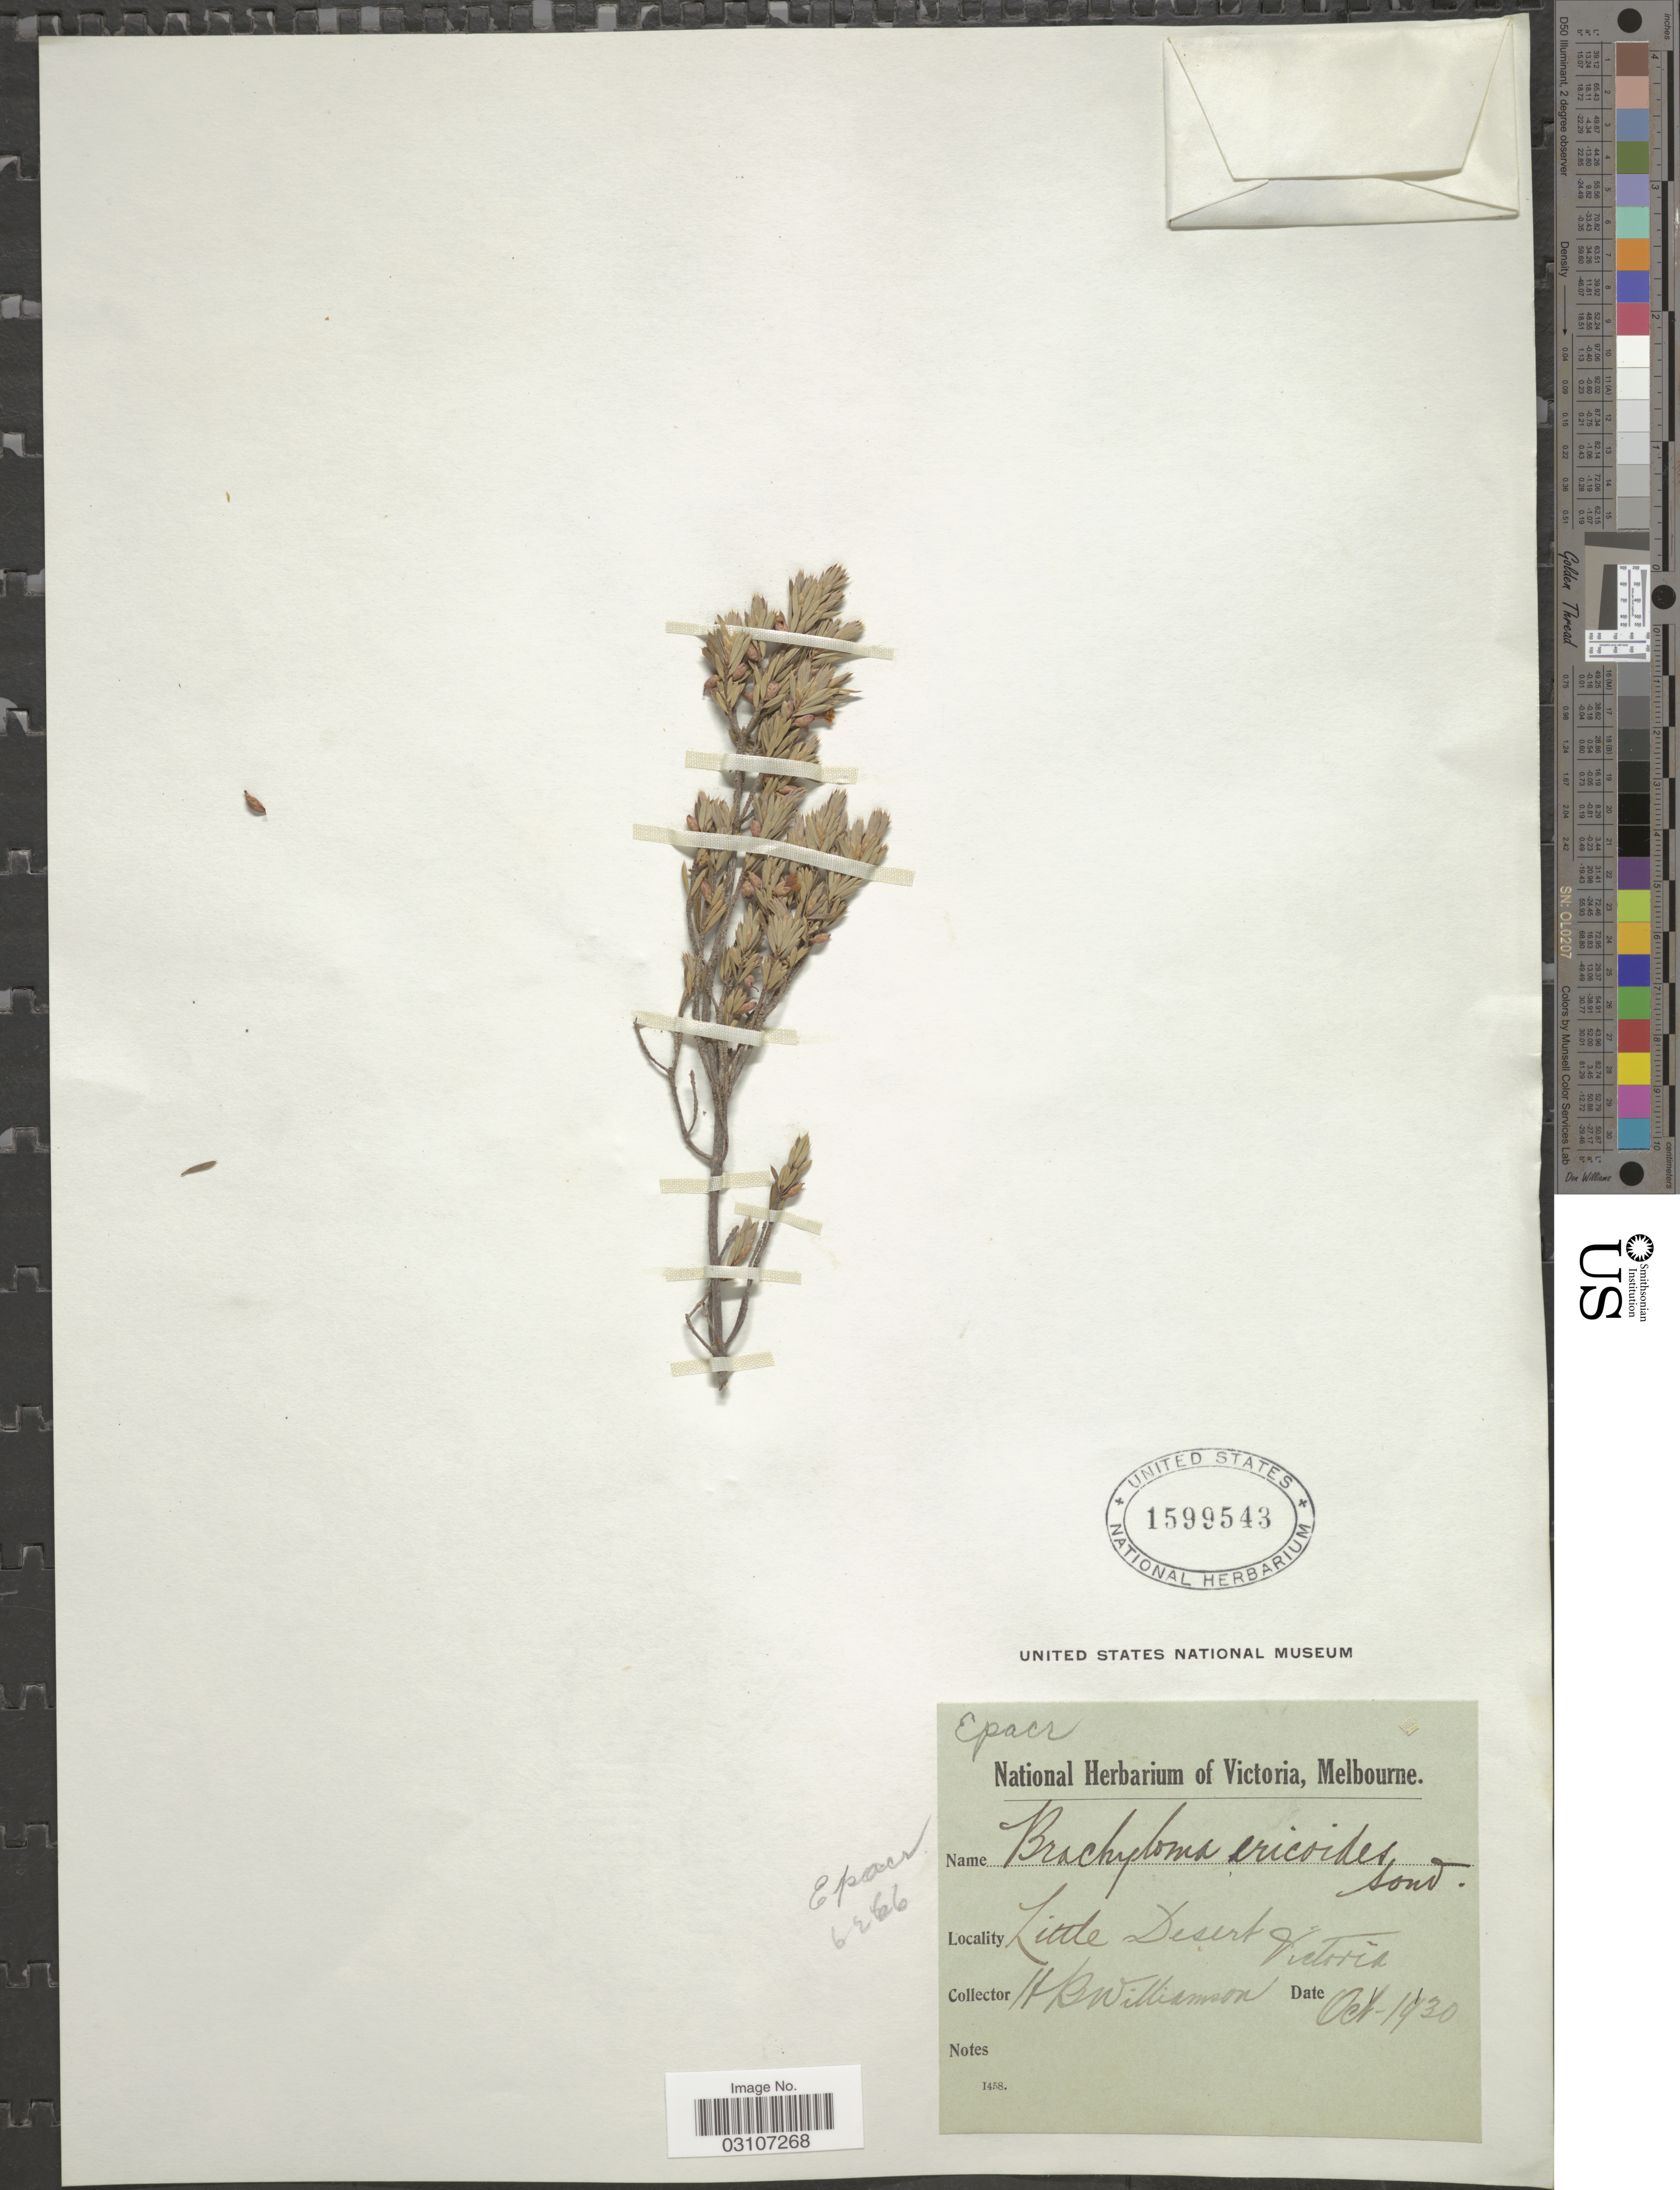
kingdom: Plantae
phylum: Tracheophyta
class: Magnoliopsida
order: Ericales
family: Ericaceae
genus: Brachyloma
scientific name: Brachyloma ericoides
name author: (Schltdl.) Sond.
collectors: H. Williamson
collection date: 1930-10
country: Australia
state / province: Victoria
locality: Little Desert Victoria.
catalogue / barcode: US 1599543